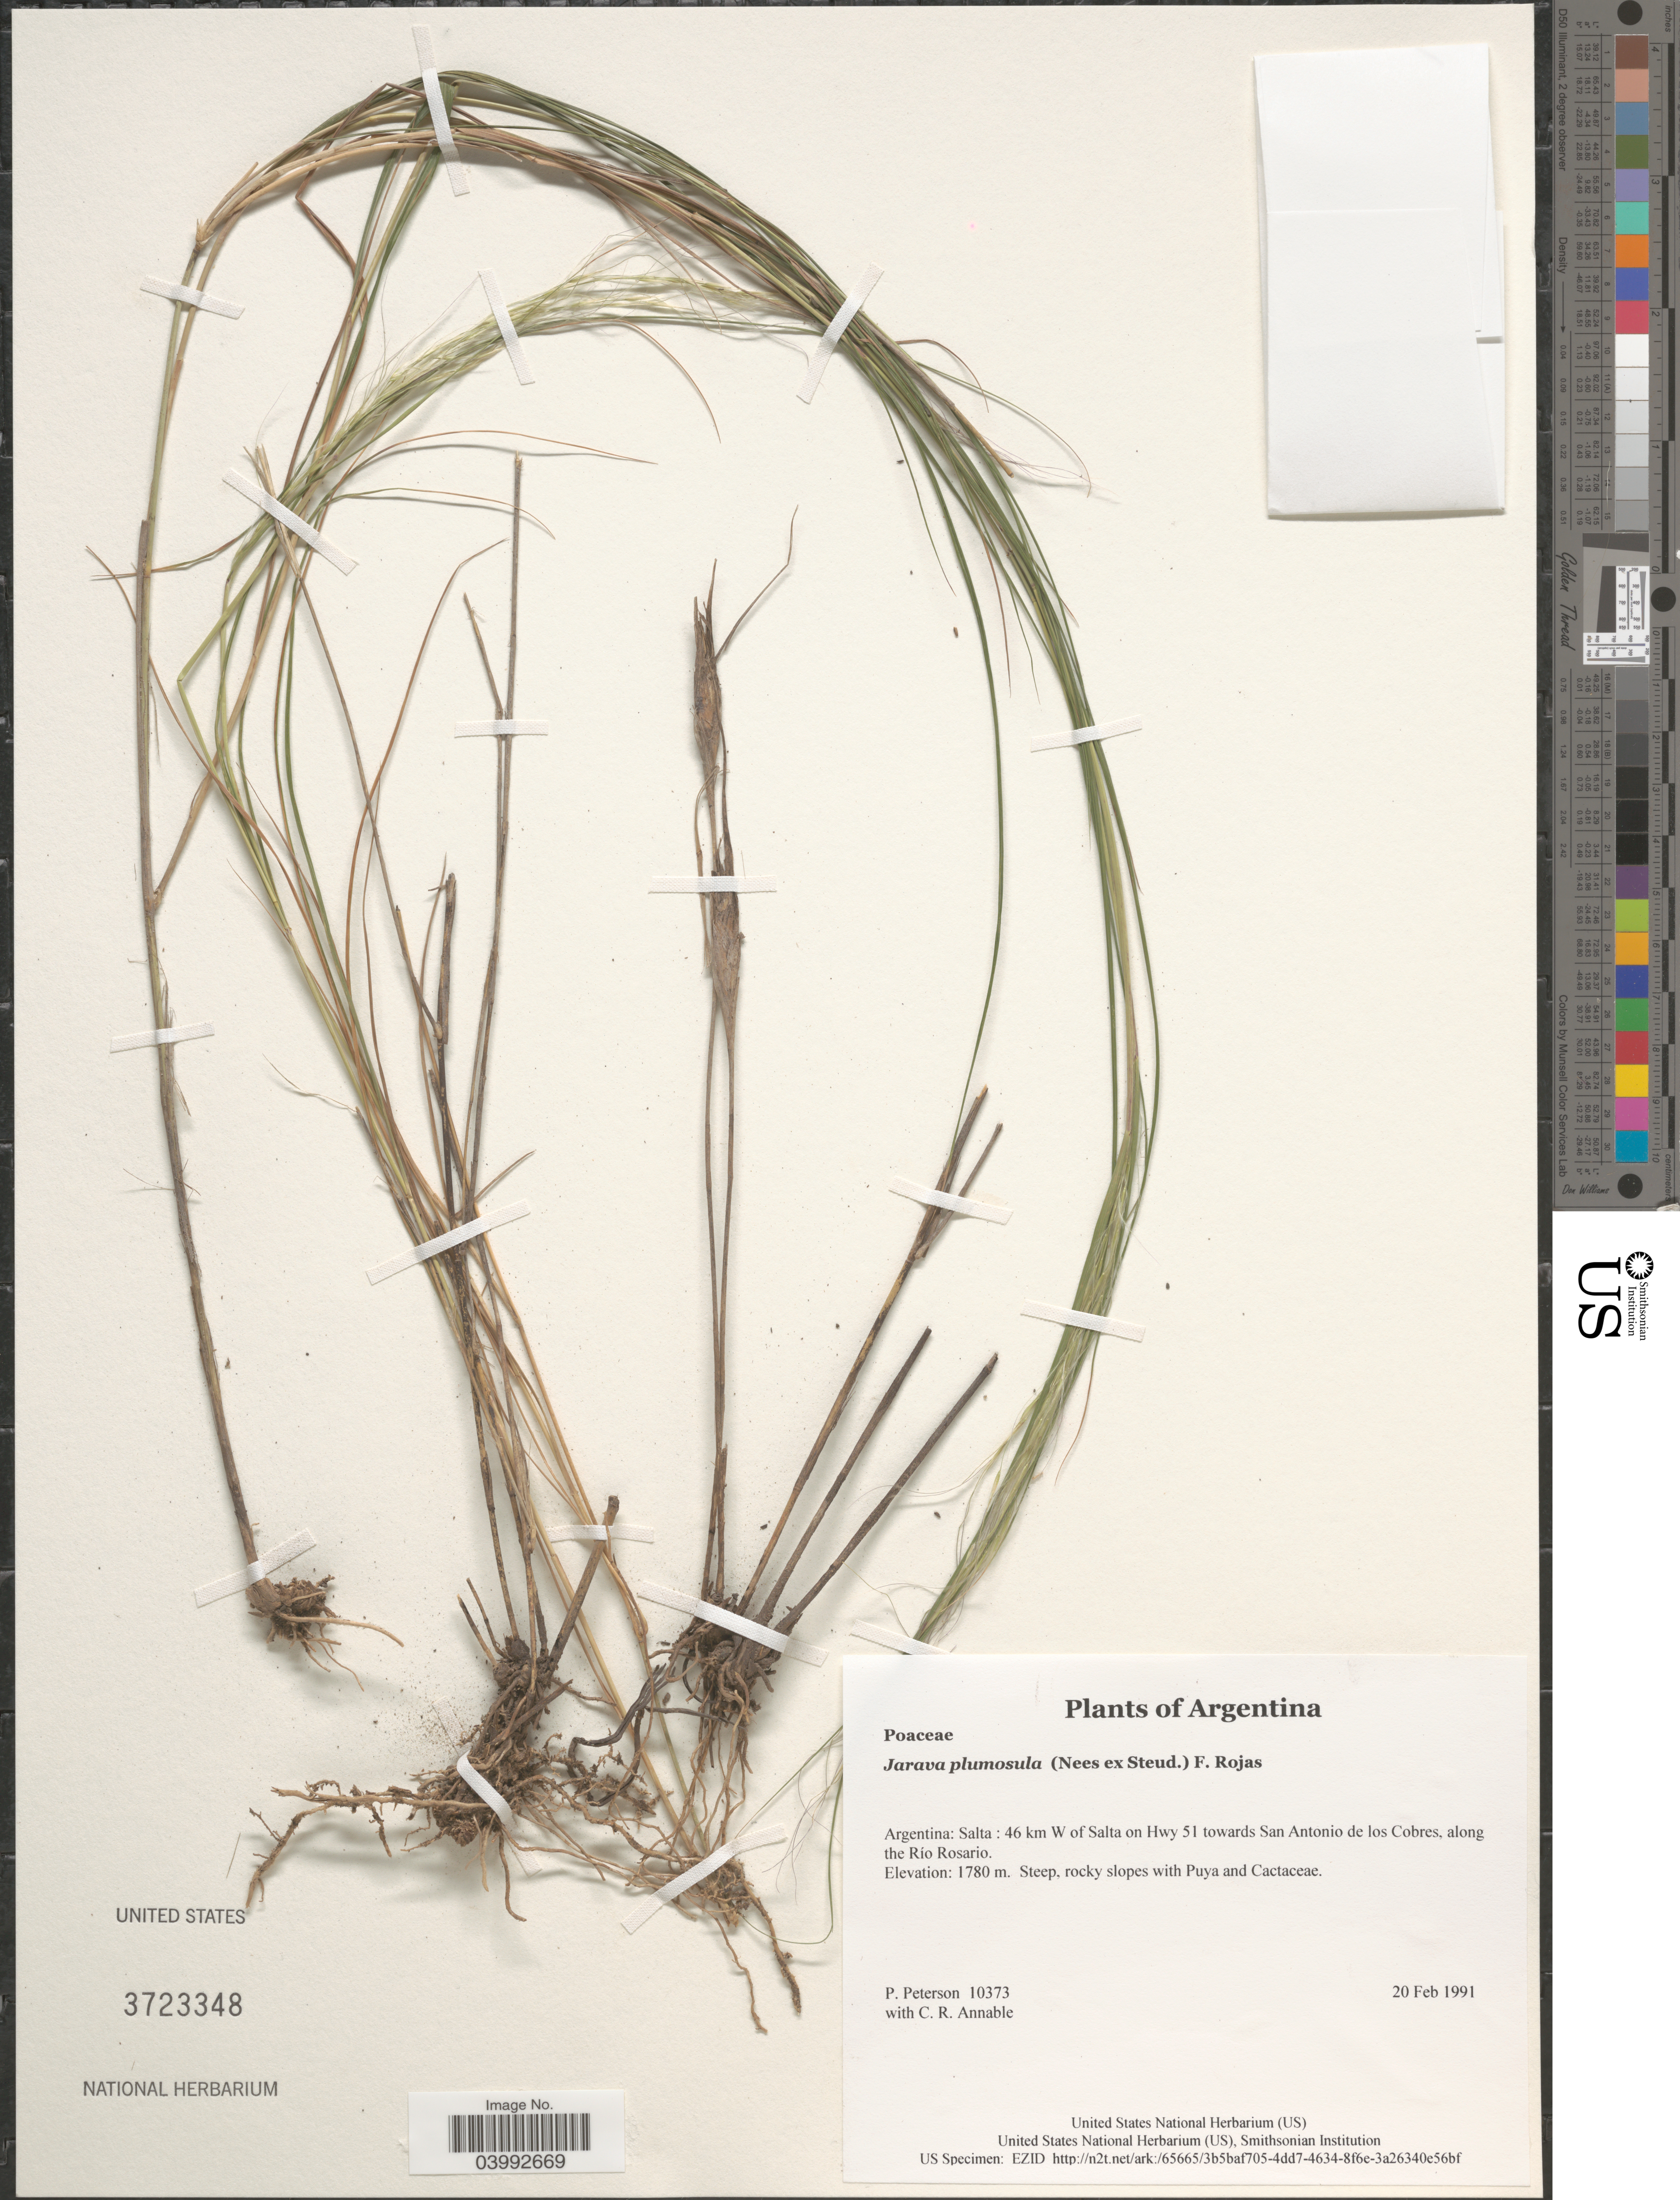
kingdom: Plantae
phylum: Tracheophyta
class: Liliopsida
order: Poales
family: Poaceae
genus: Stipa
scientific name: Stipa papposa Nees, nom. illeg.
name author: Nees in Mart.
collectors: P. Peterson & C. R. Annable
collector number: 10373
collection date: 1991-02-20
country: Argentina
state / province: Salta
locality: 46 km W of Salta on Hwy 51 towards San Antonio de los Cobres, along the Río Rosario.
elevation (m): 1780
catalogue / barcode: US 3723348